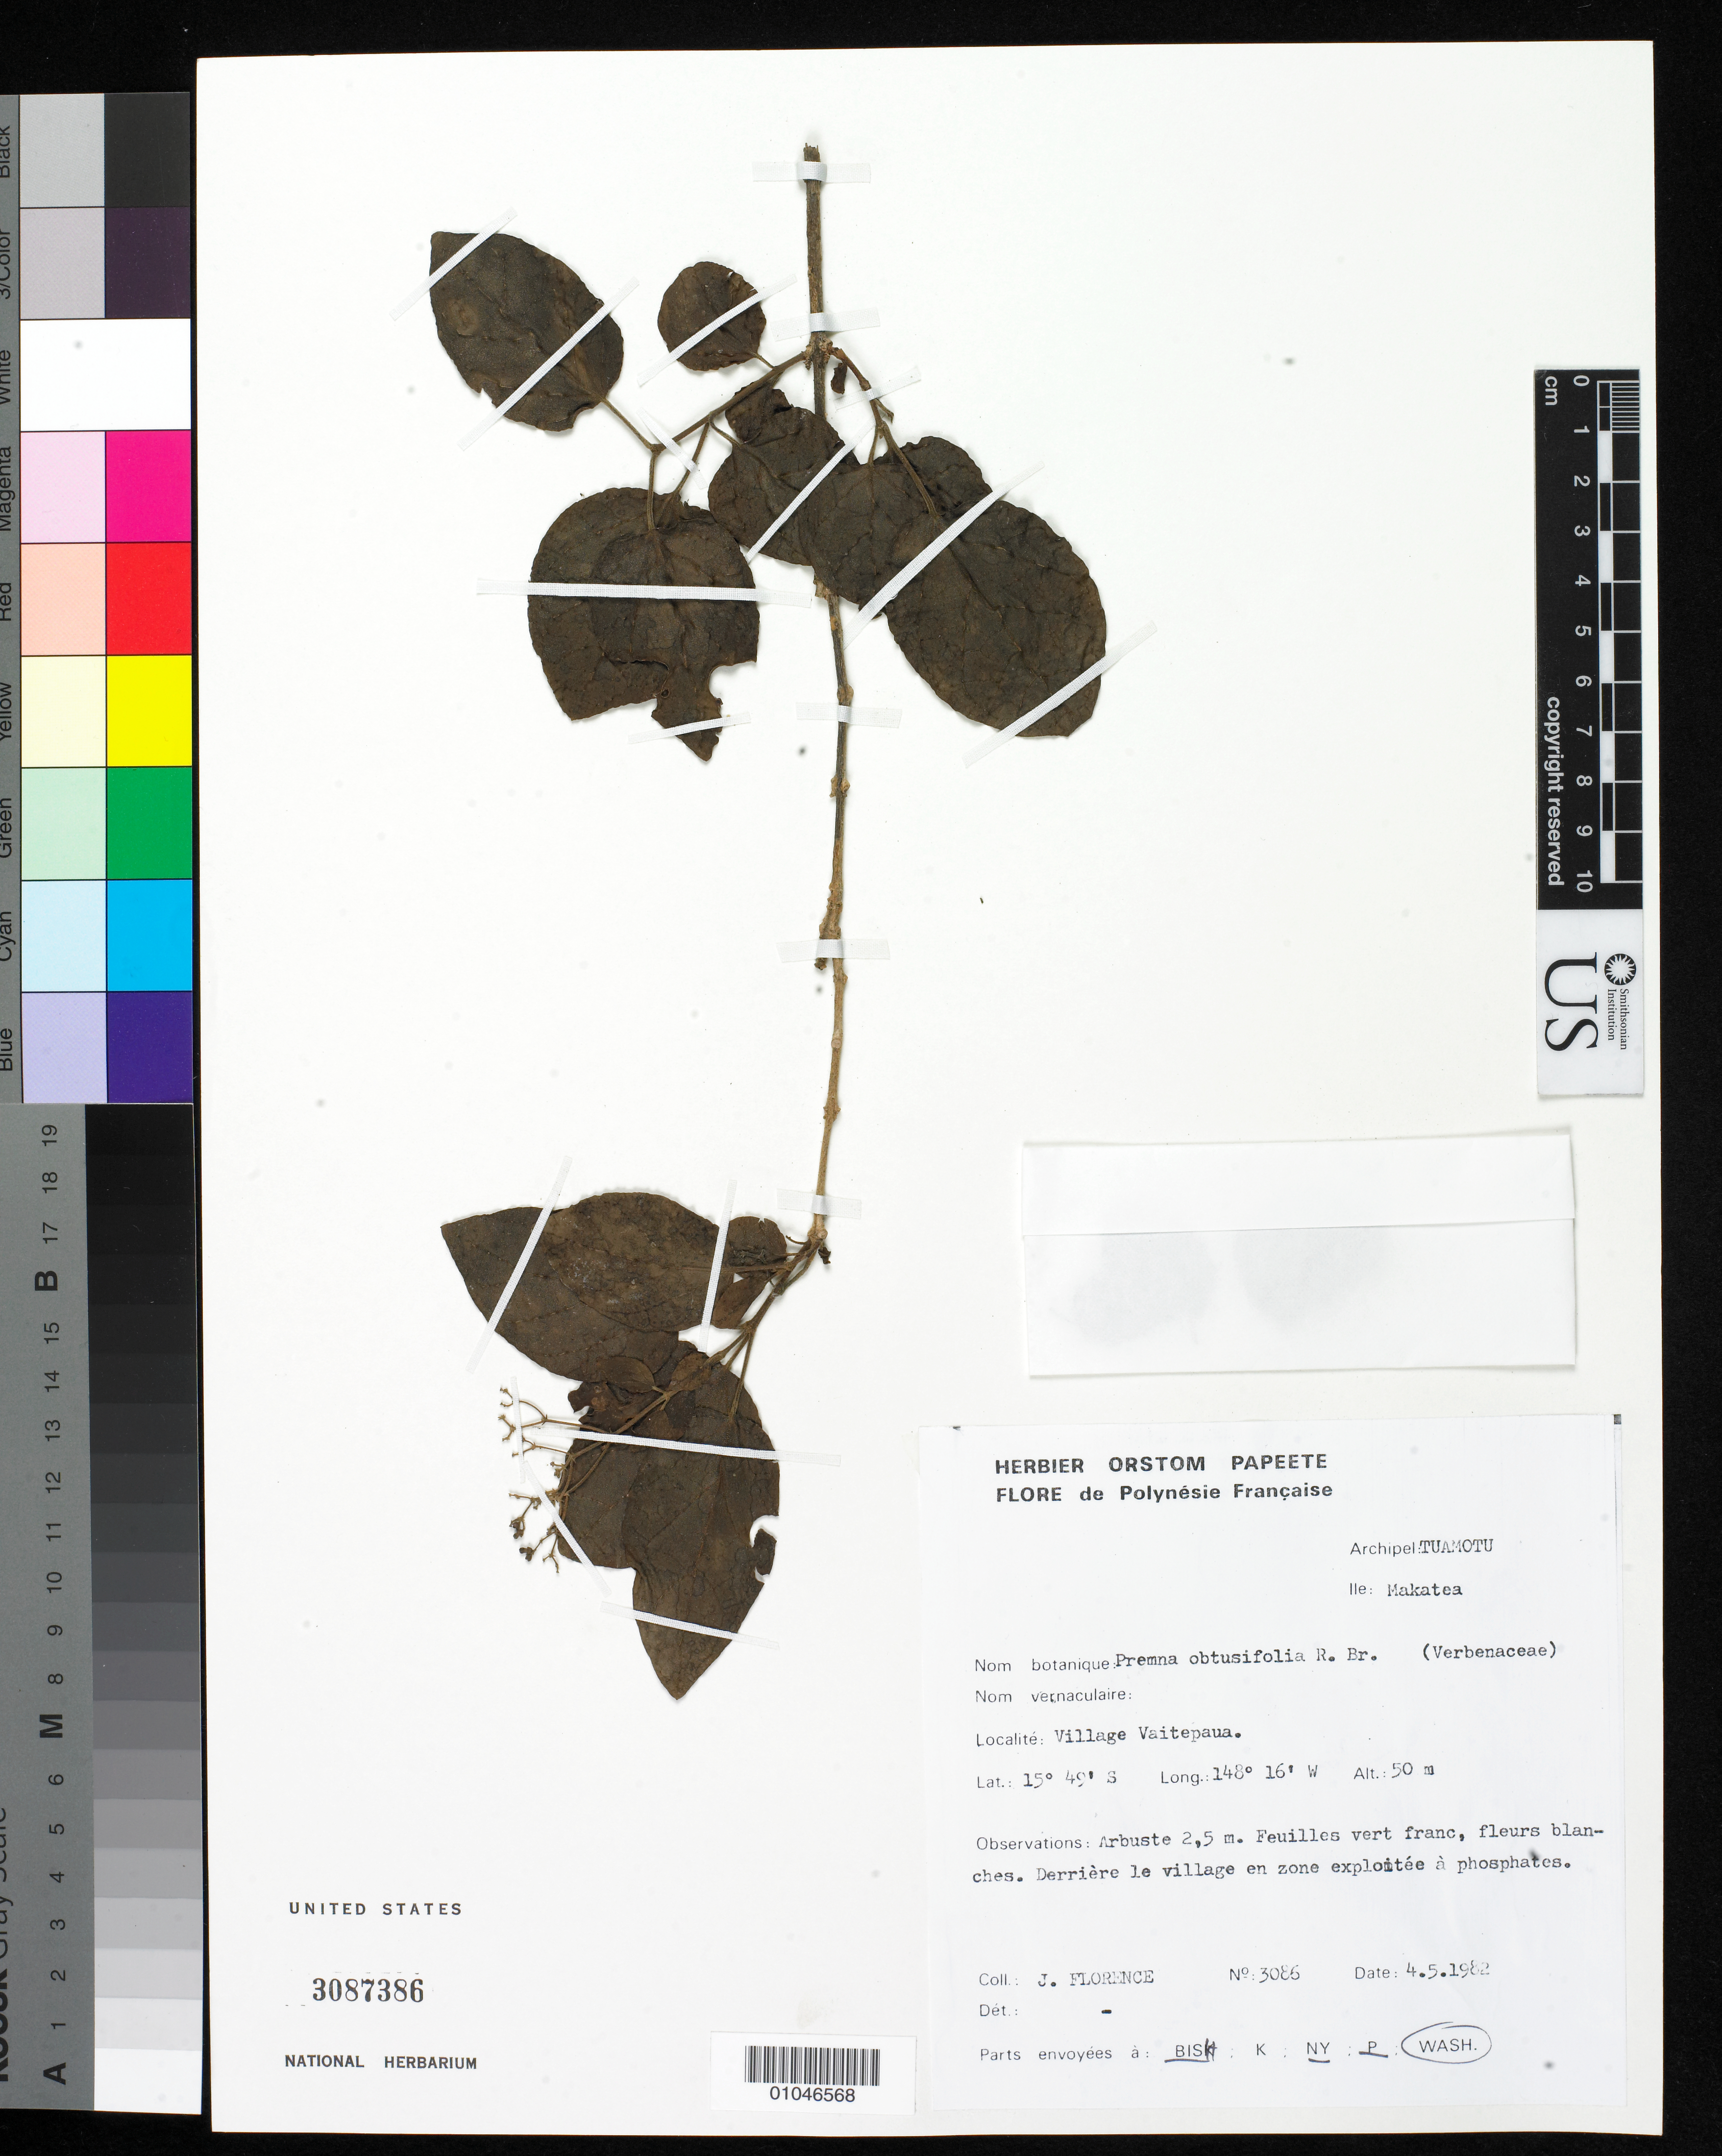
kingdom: Plantae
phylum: Tracheophyta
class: Magnoliopsida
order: Lamiales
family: Lamiaceae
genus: Premna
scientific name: Premna obtusifolia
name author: R. Br.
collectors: J. Florence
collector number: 3086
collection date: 1982-04-05 or 1982-05-04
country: French Polynesia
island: Makatea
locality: Village Vaitepaua, Makatea Ile, Tuamoto Archipel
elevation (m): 50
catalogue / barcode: US 3087386